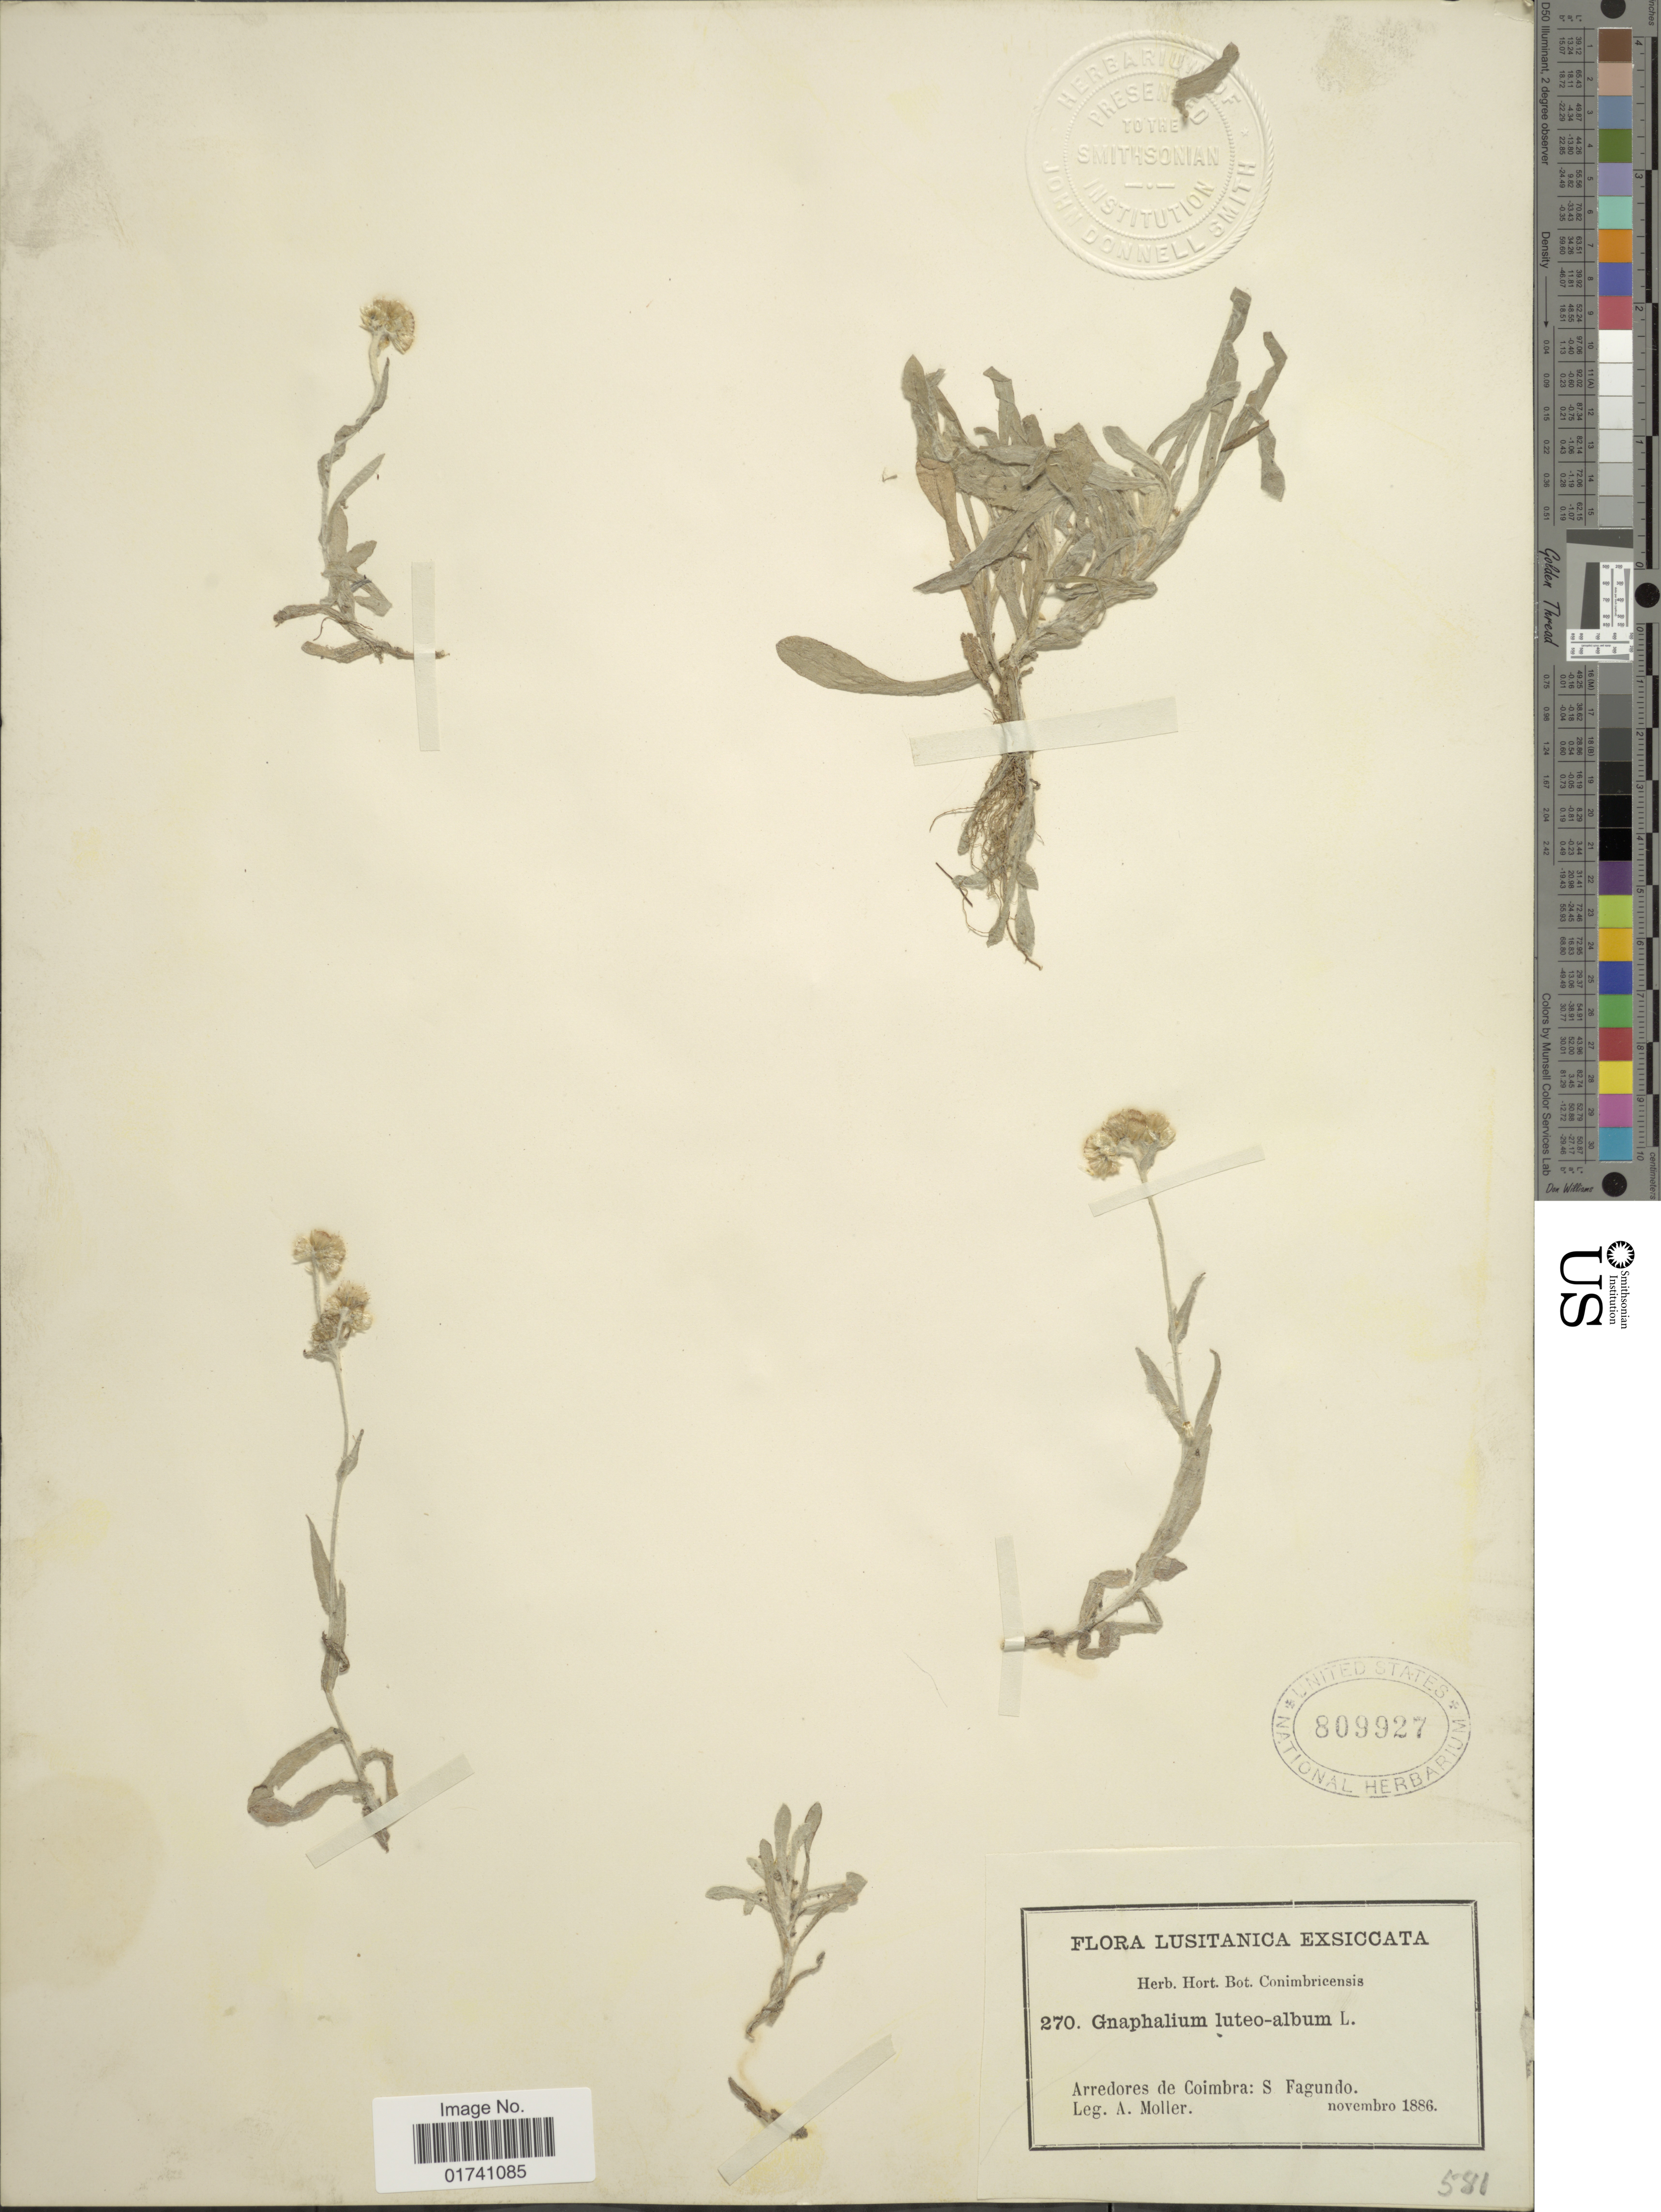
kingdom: Plantae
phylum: Tracheophyta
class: Magnoliopsida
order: Asterales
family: Asteraceae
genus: Laphangium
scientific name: Laphangium luteoalbum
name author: (L.) Tzvelev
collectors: A. Moller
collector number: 270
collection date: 1886-11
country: Portugal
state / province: Coimbra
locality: S Fagundo. Lusitanica.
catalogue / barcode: US 809927